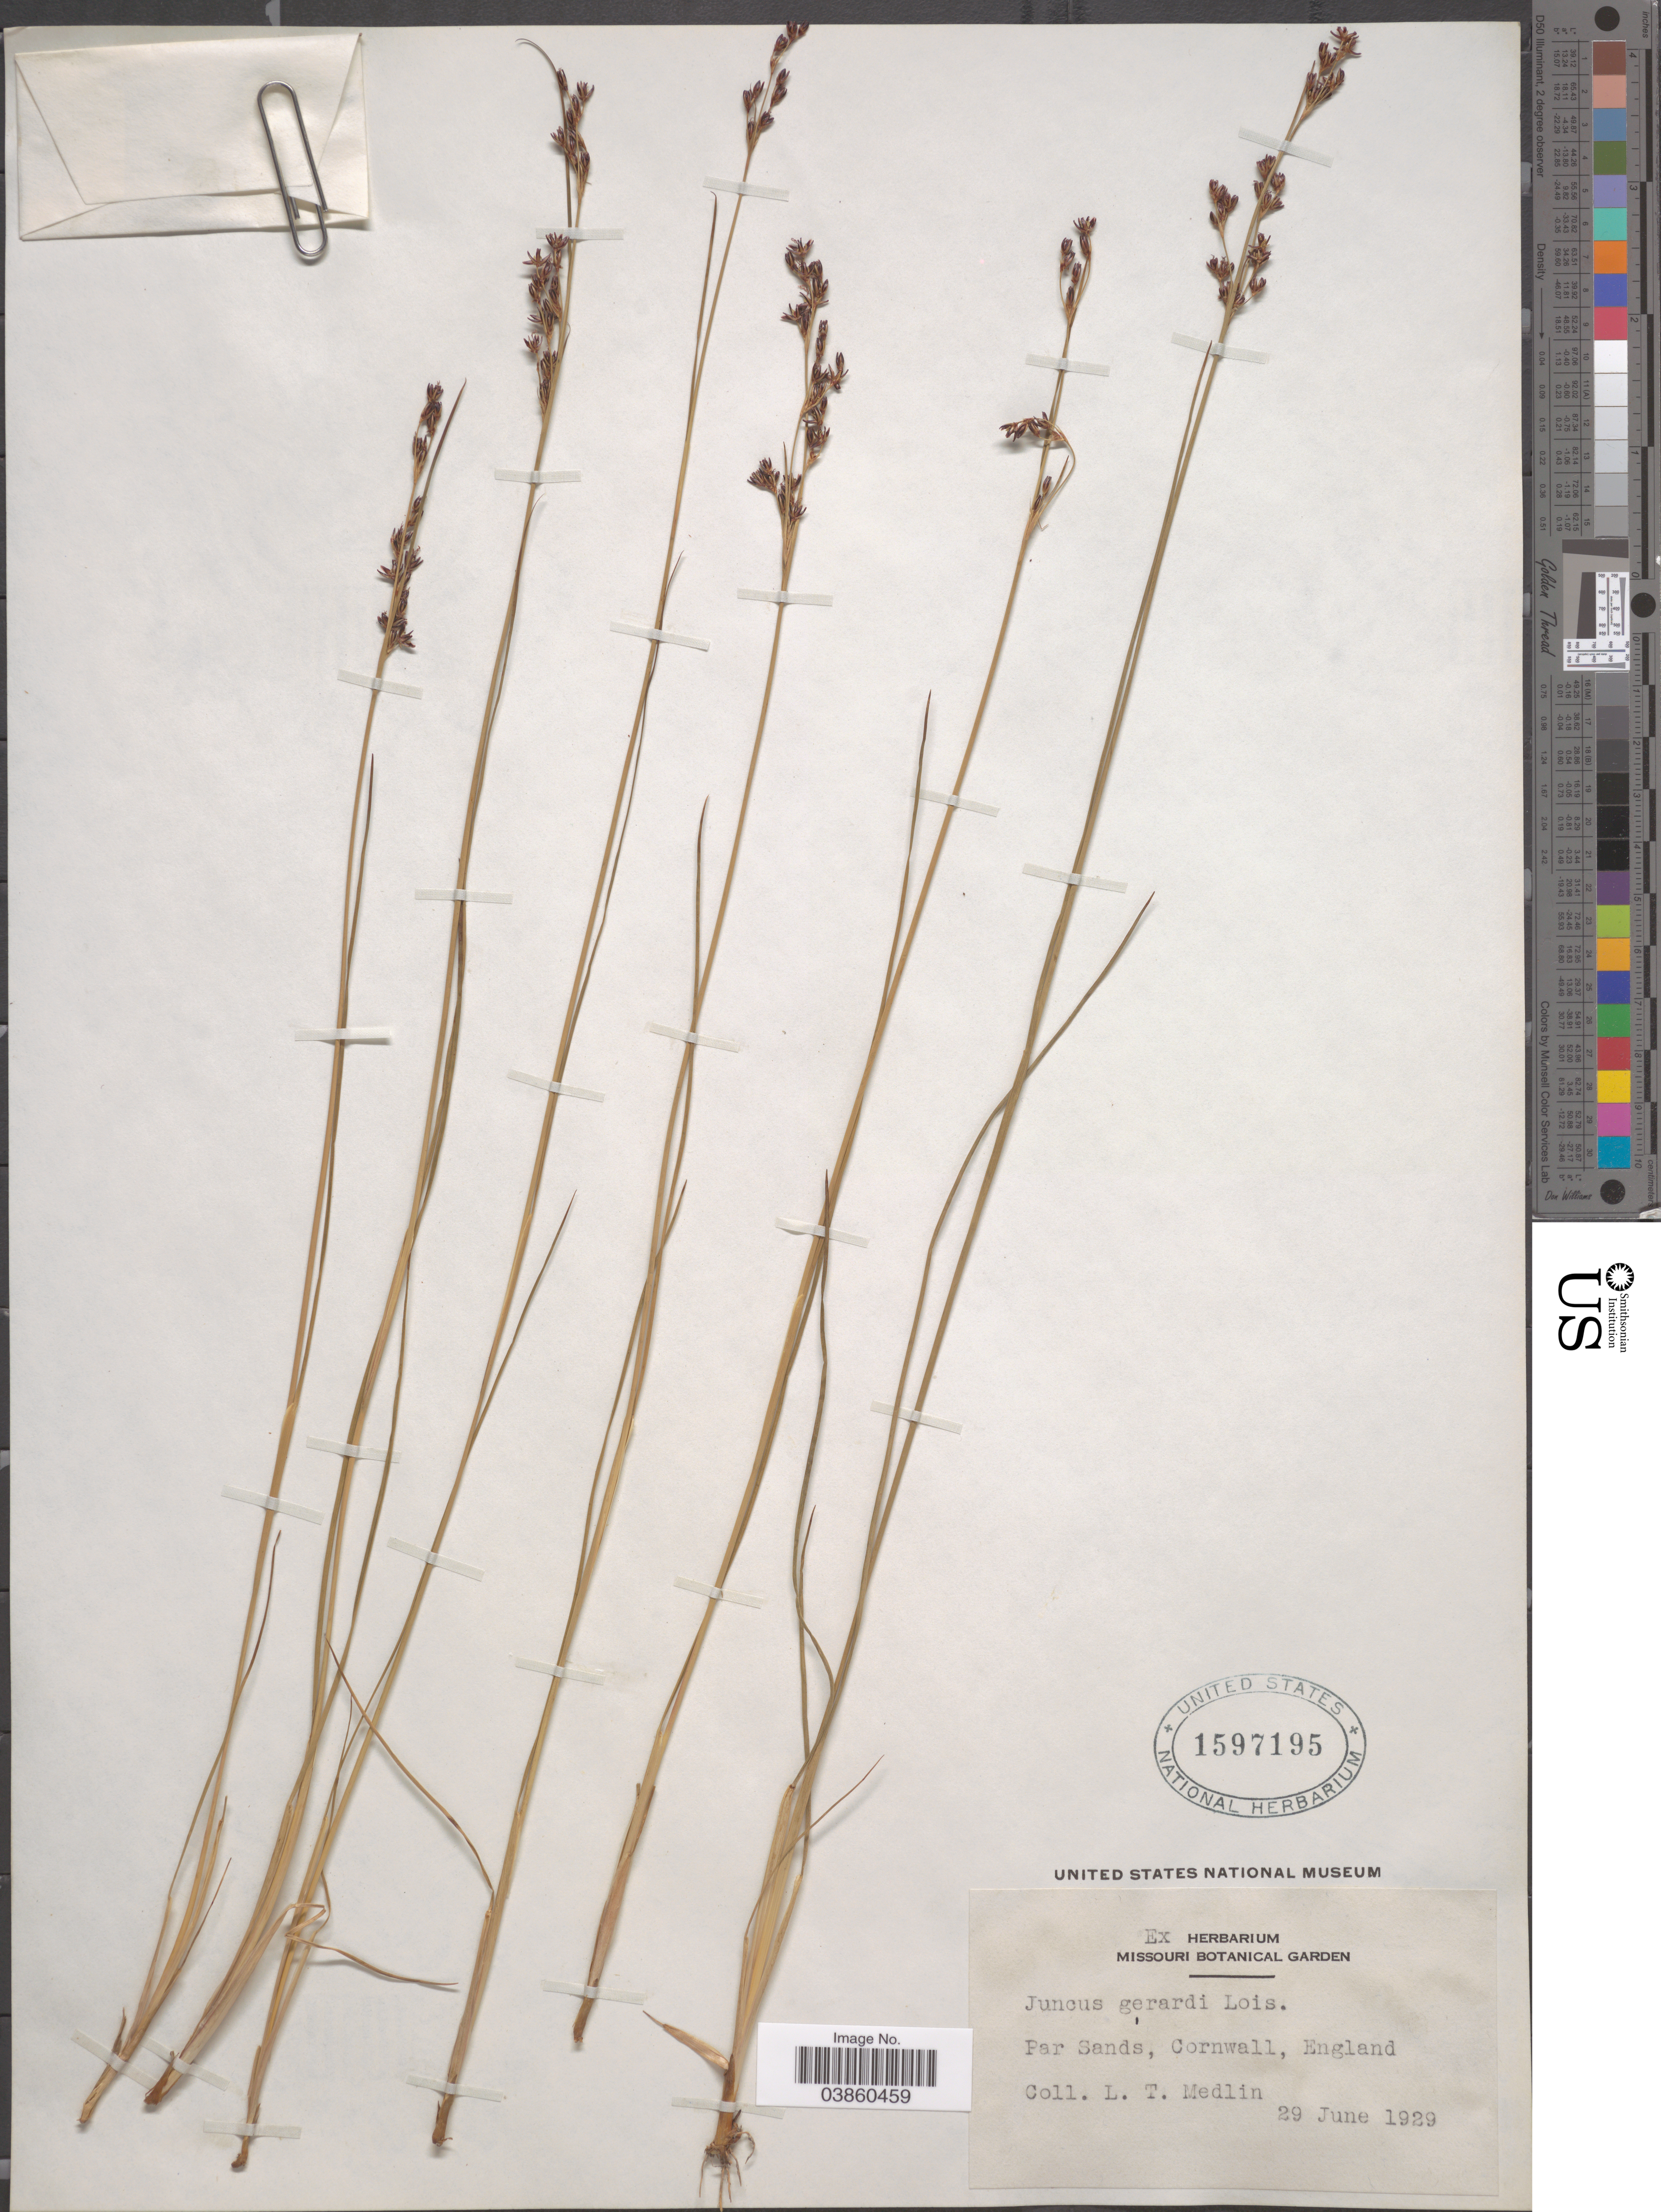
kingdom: Plantae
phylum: Tracheophyta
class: Liliopsida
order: Poales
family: Juncaceae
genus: Juncus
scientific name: Juncus gerardi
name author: Loisel.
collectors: L. Medlin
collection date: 1929-06-29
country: United Kingdom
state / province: England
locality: Par Sands, Cornwall.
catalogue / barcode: US 1597195